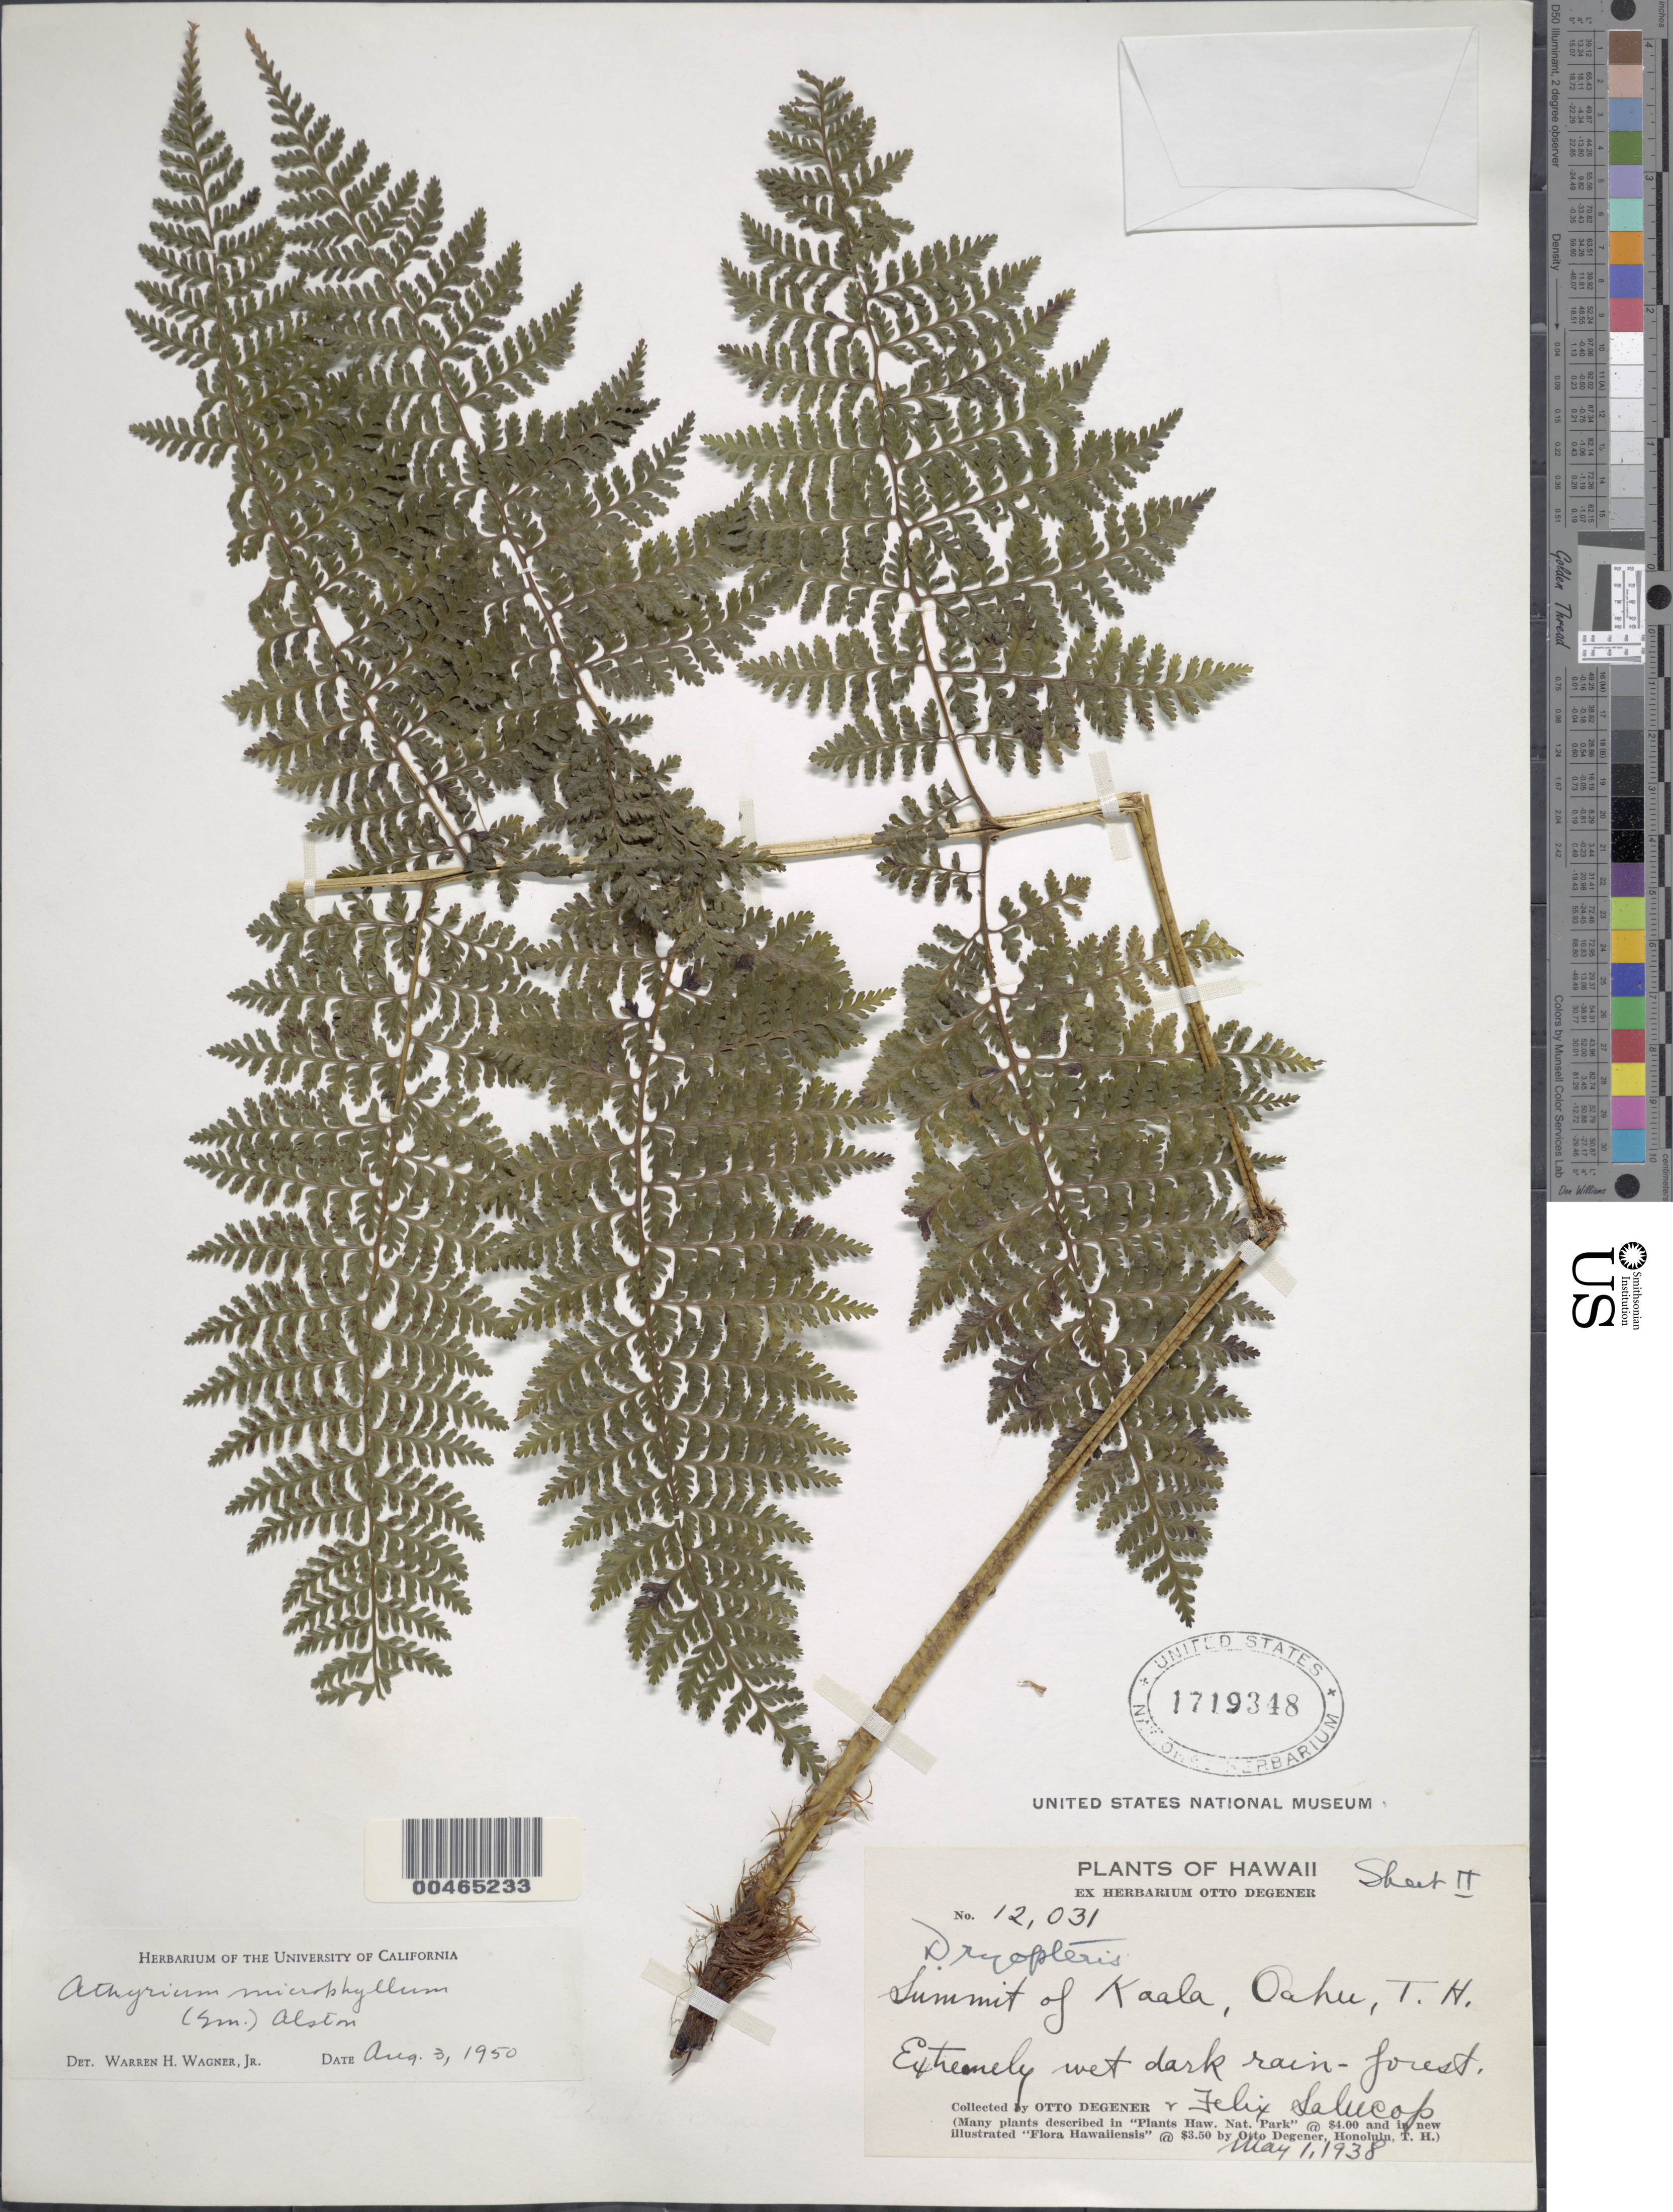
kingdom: Plantae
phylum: Tracheophyta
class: Polypodiopsida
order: Polypodiales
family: Athyriaceae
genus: Athyrium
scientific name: Athyrium microphyllum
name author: (Sm.) Alston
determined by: Wagner, W. H.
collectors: O. Degener & F. Salucop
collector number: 12031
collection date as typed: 1 May 1938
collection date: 1938-05-01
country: United States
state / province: Hawaii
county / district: Honolulu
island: Oahu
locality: Summit of Kaala, Oahu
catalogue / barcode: US 1719348